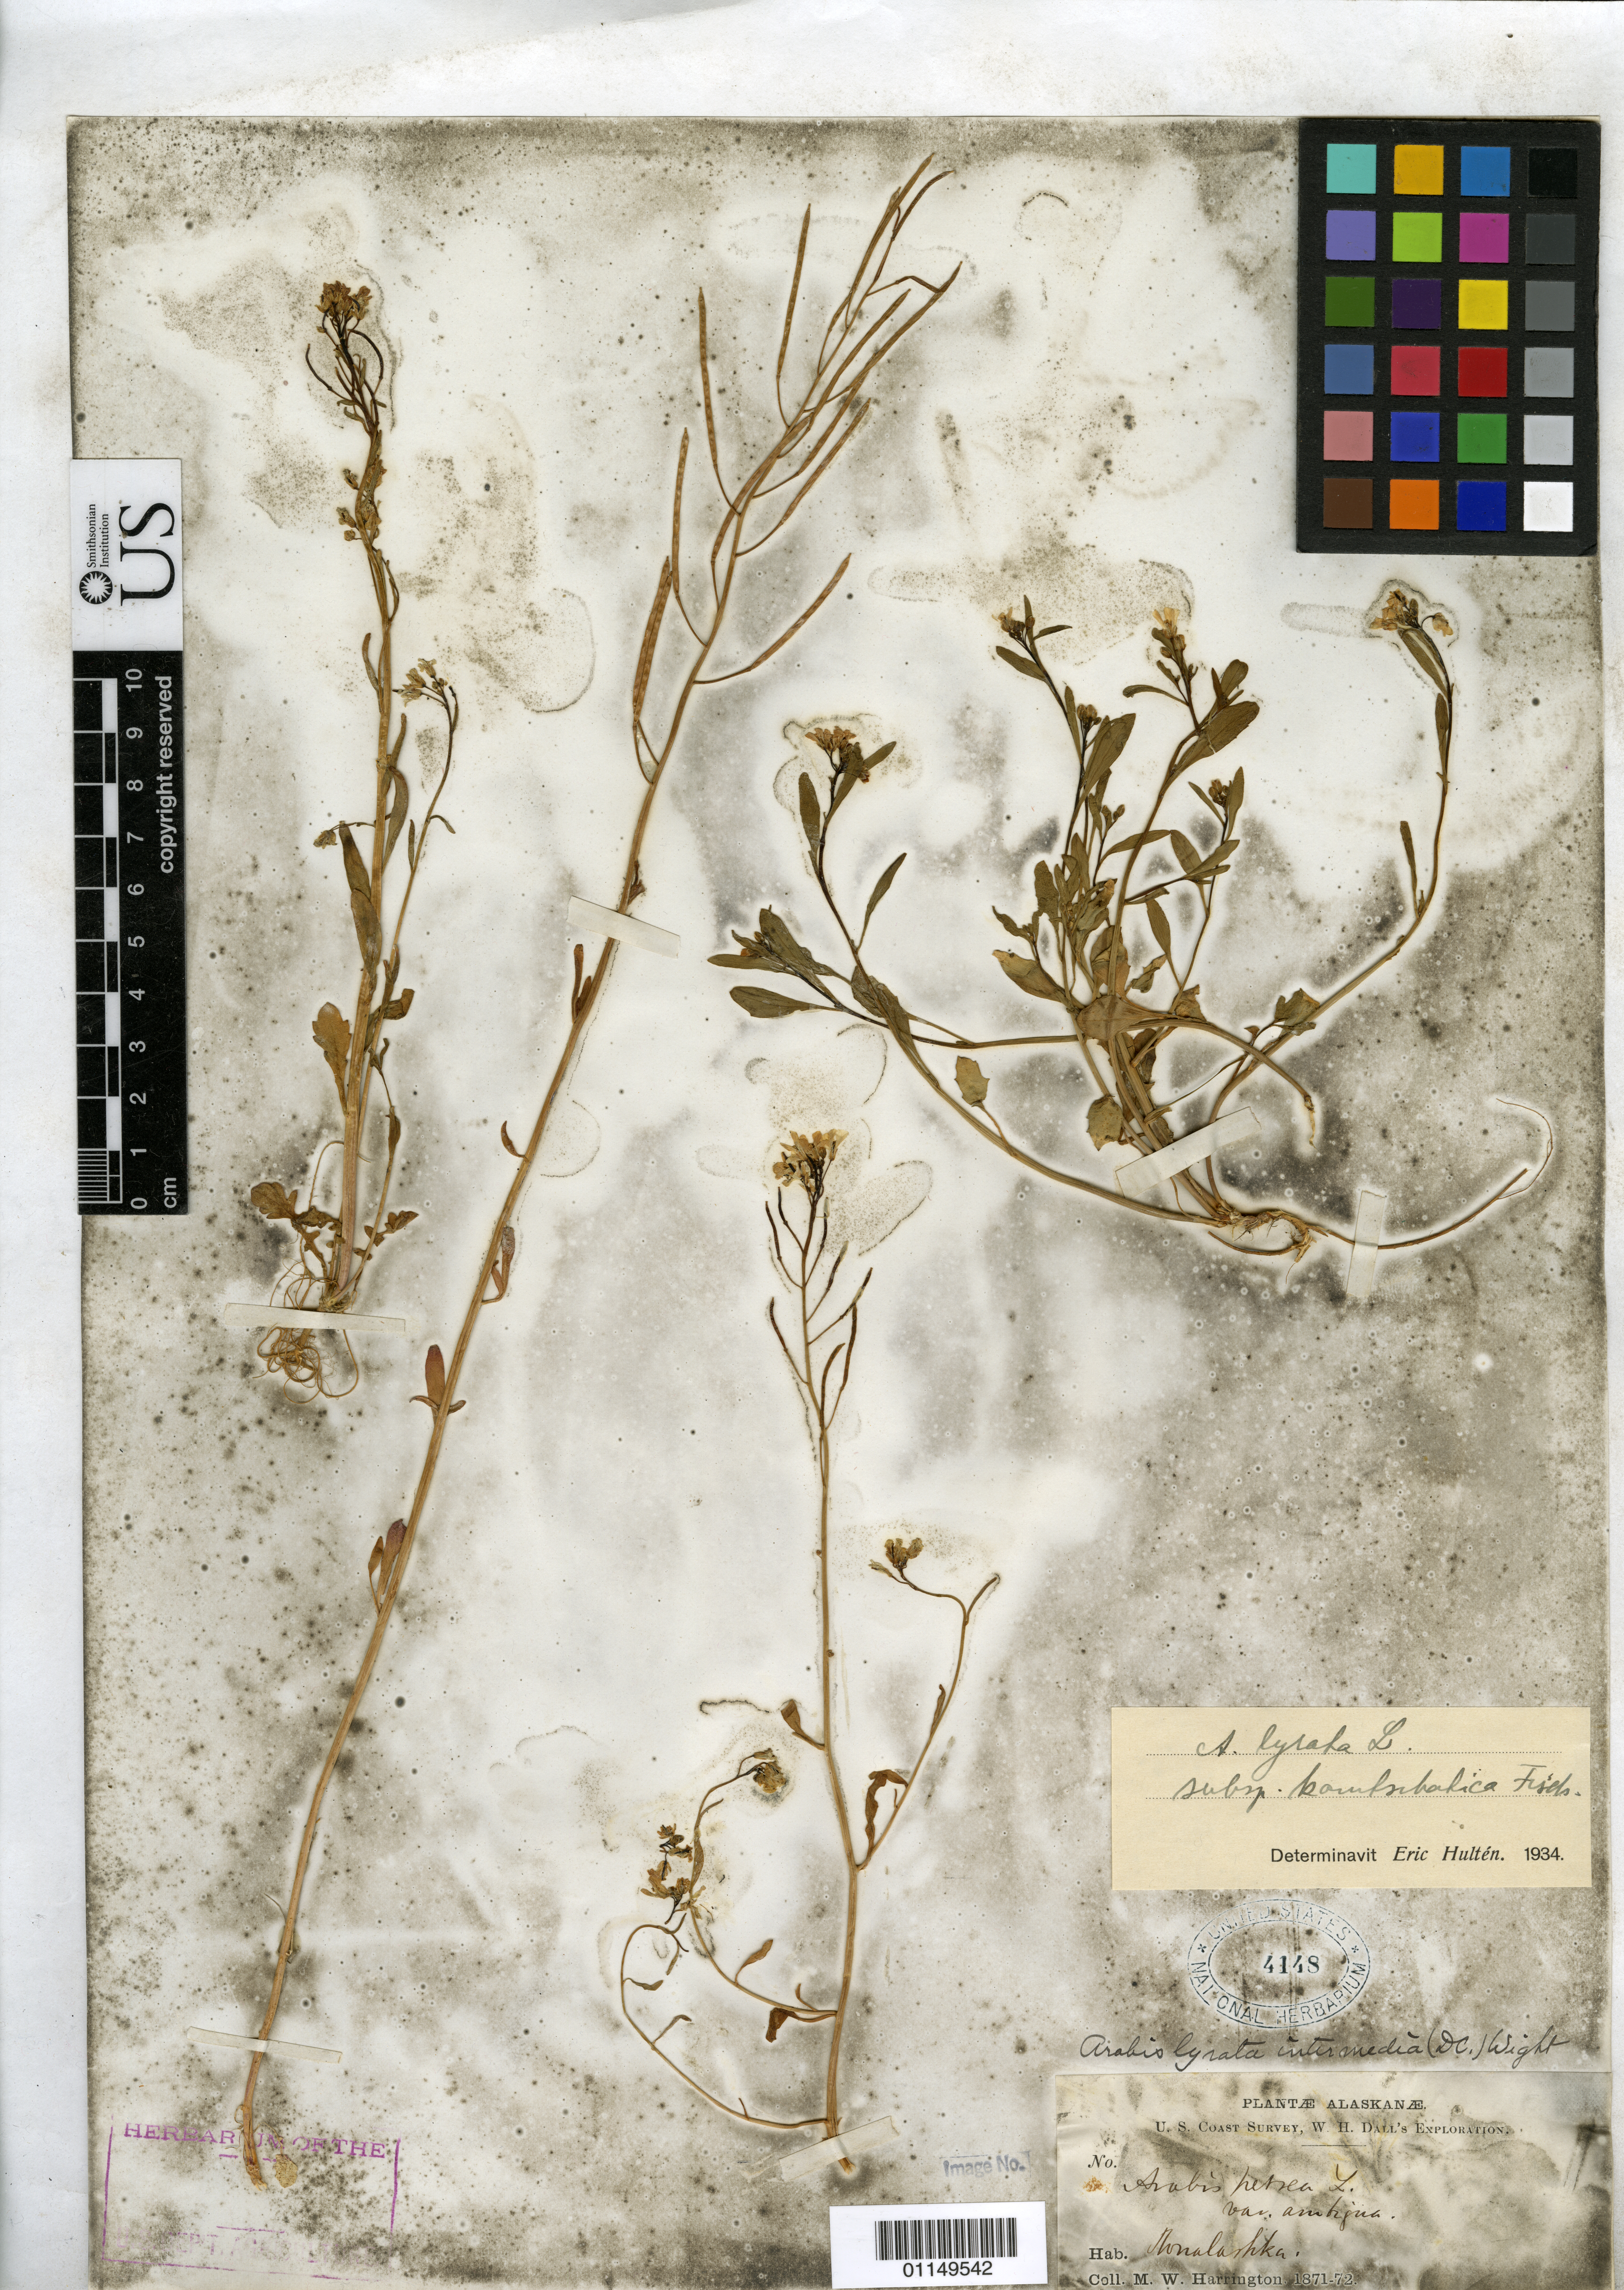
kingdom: Plantae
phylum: Tracheophyta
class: Magnoliopsida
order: Brassicales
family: Brassicaceae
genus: Arabis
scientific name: Arabis lyrata subsp. kamtschatica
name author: Hultén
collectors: M. W. Harrington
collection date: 1871/1872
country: United States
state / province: Alaska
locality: Unalaska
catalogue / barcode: US 4148